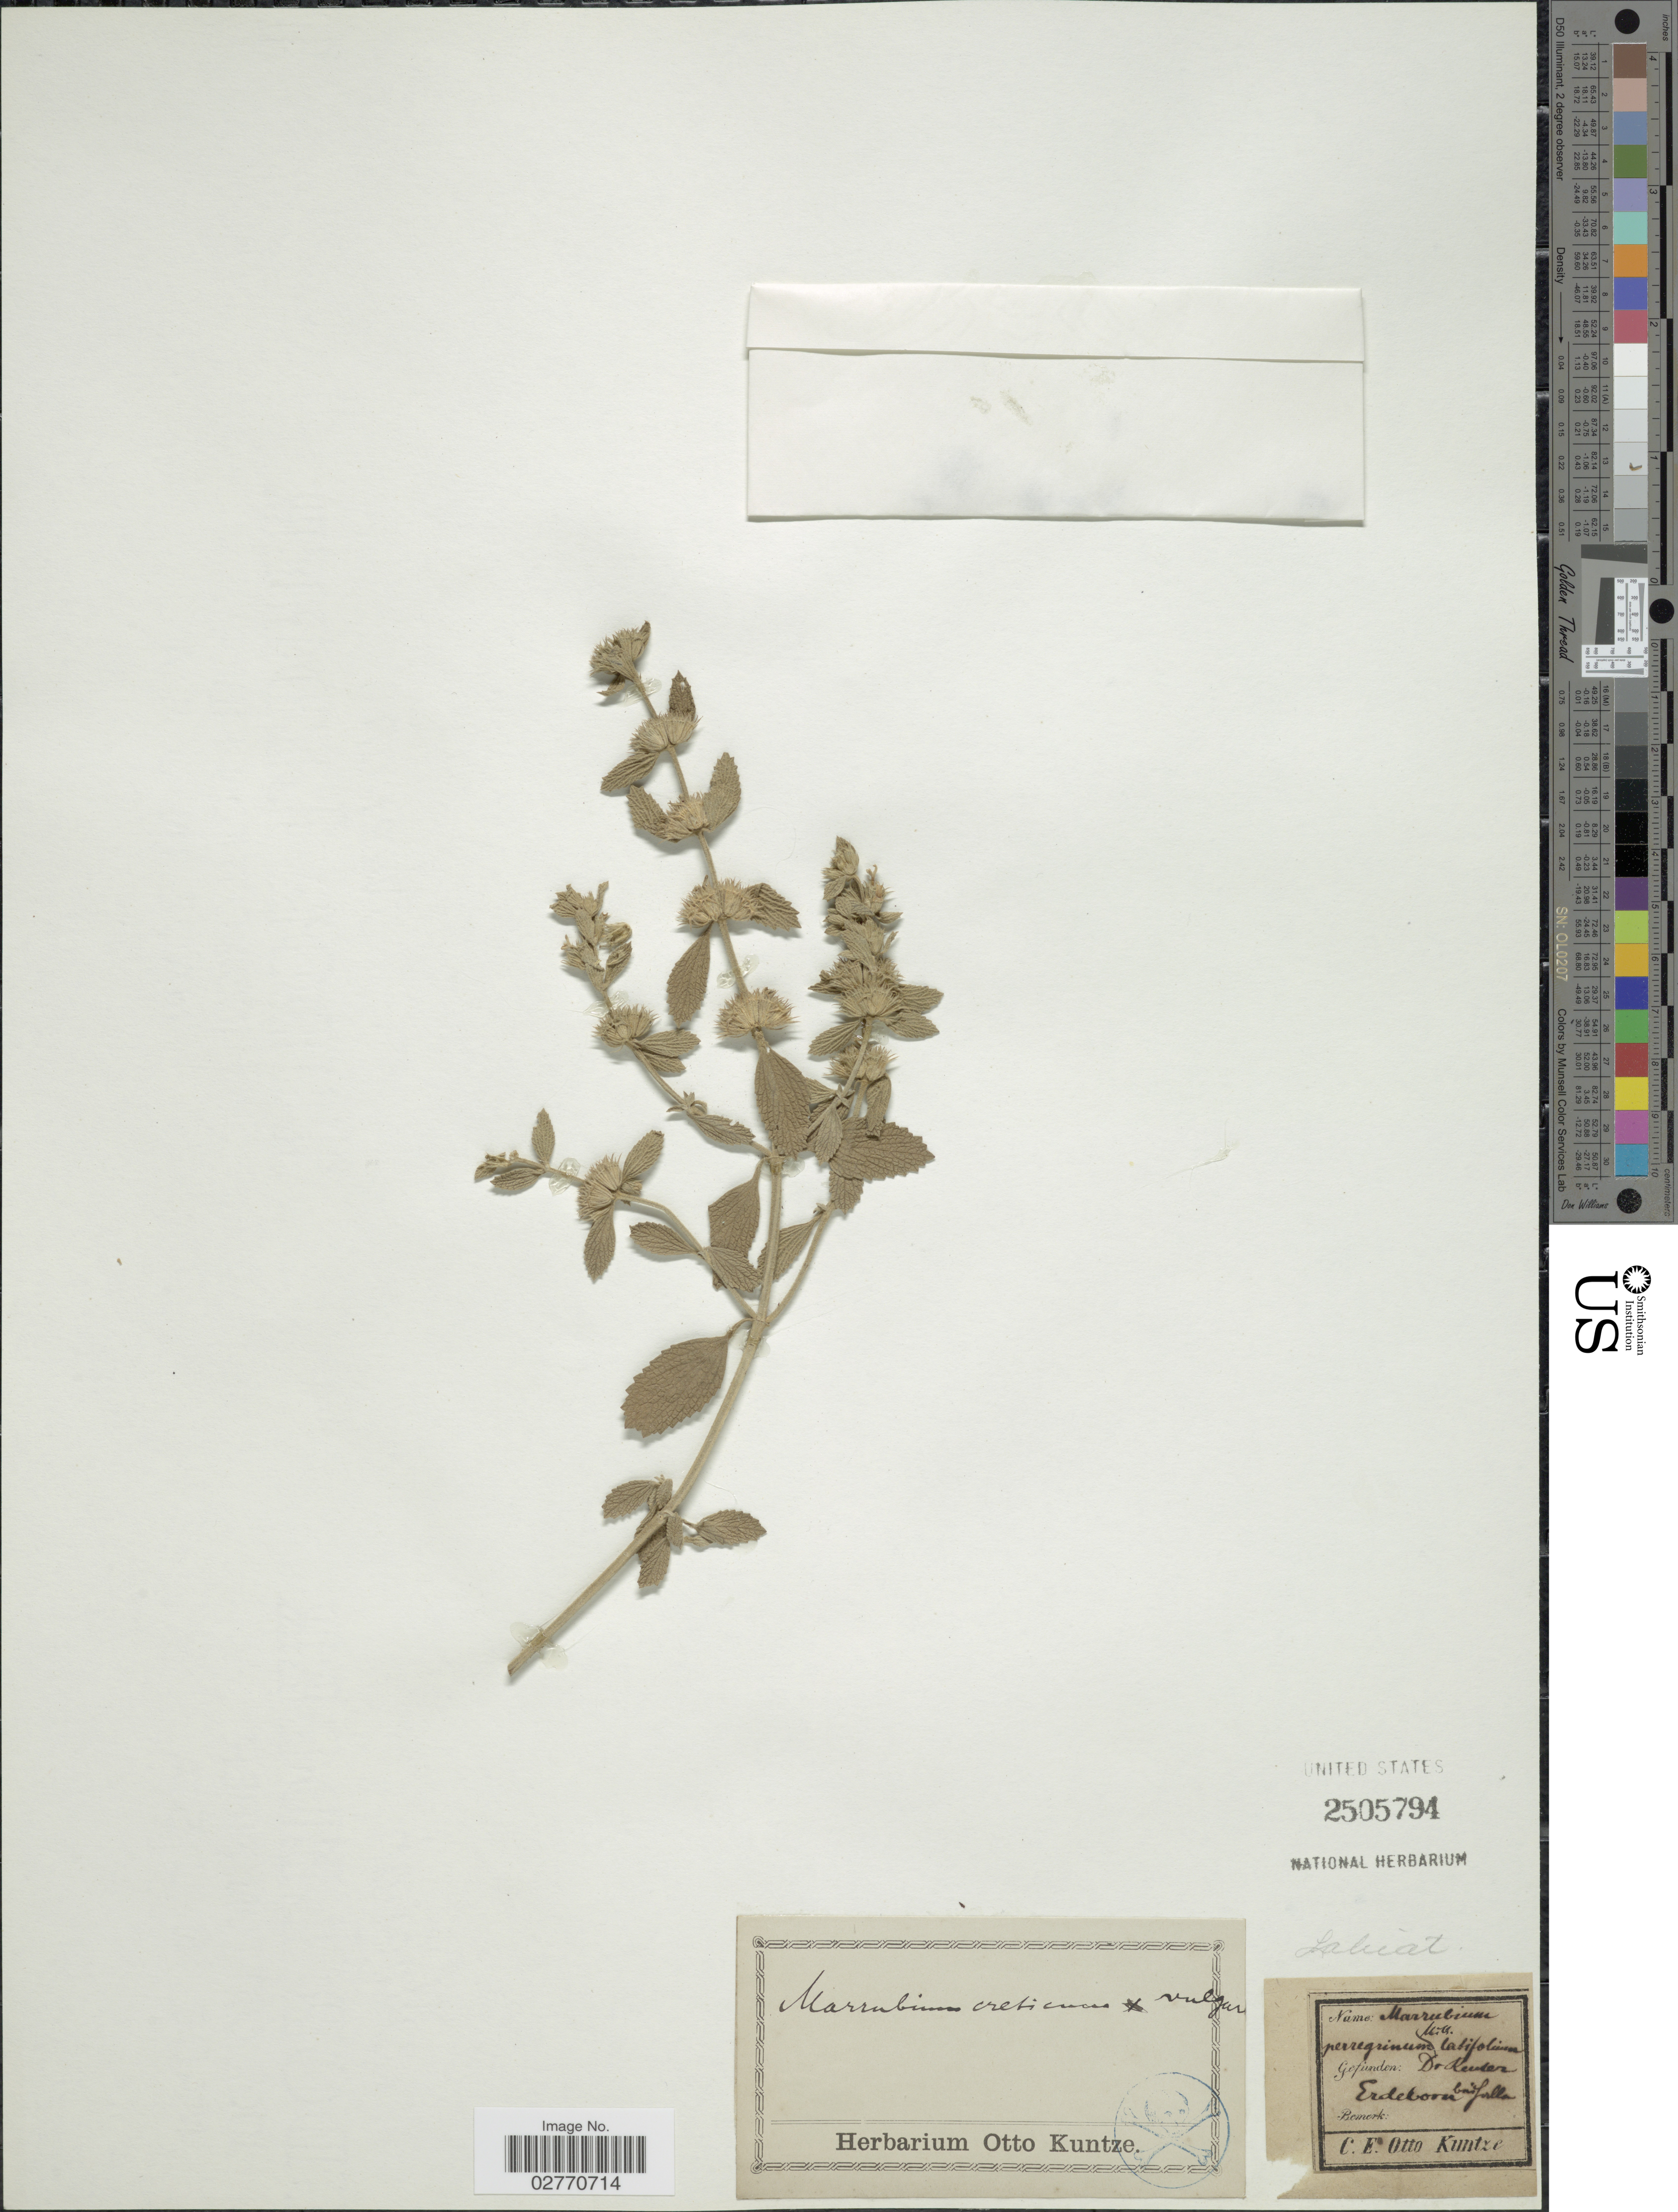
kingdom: Plantae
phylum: Tracheophyta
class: Magnoliopsida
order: Lamiales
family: Lamiaceae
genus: Marrubium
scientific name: Marrubium creticum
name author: Mill.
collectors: C.E.O. Kuntze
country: Germany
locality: De Render Erdeborn bai forlla [interpreted]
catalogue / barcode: US 2505794